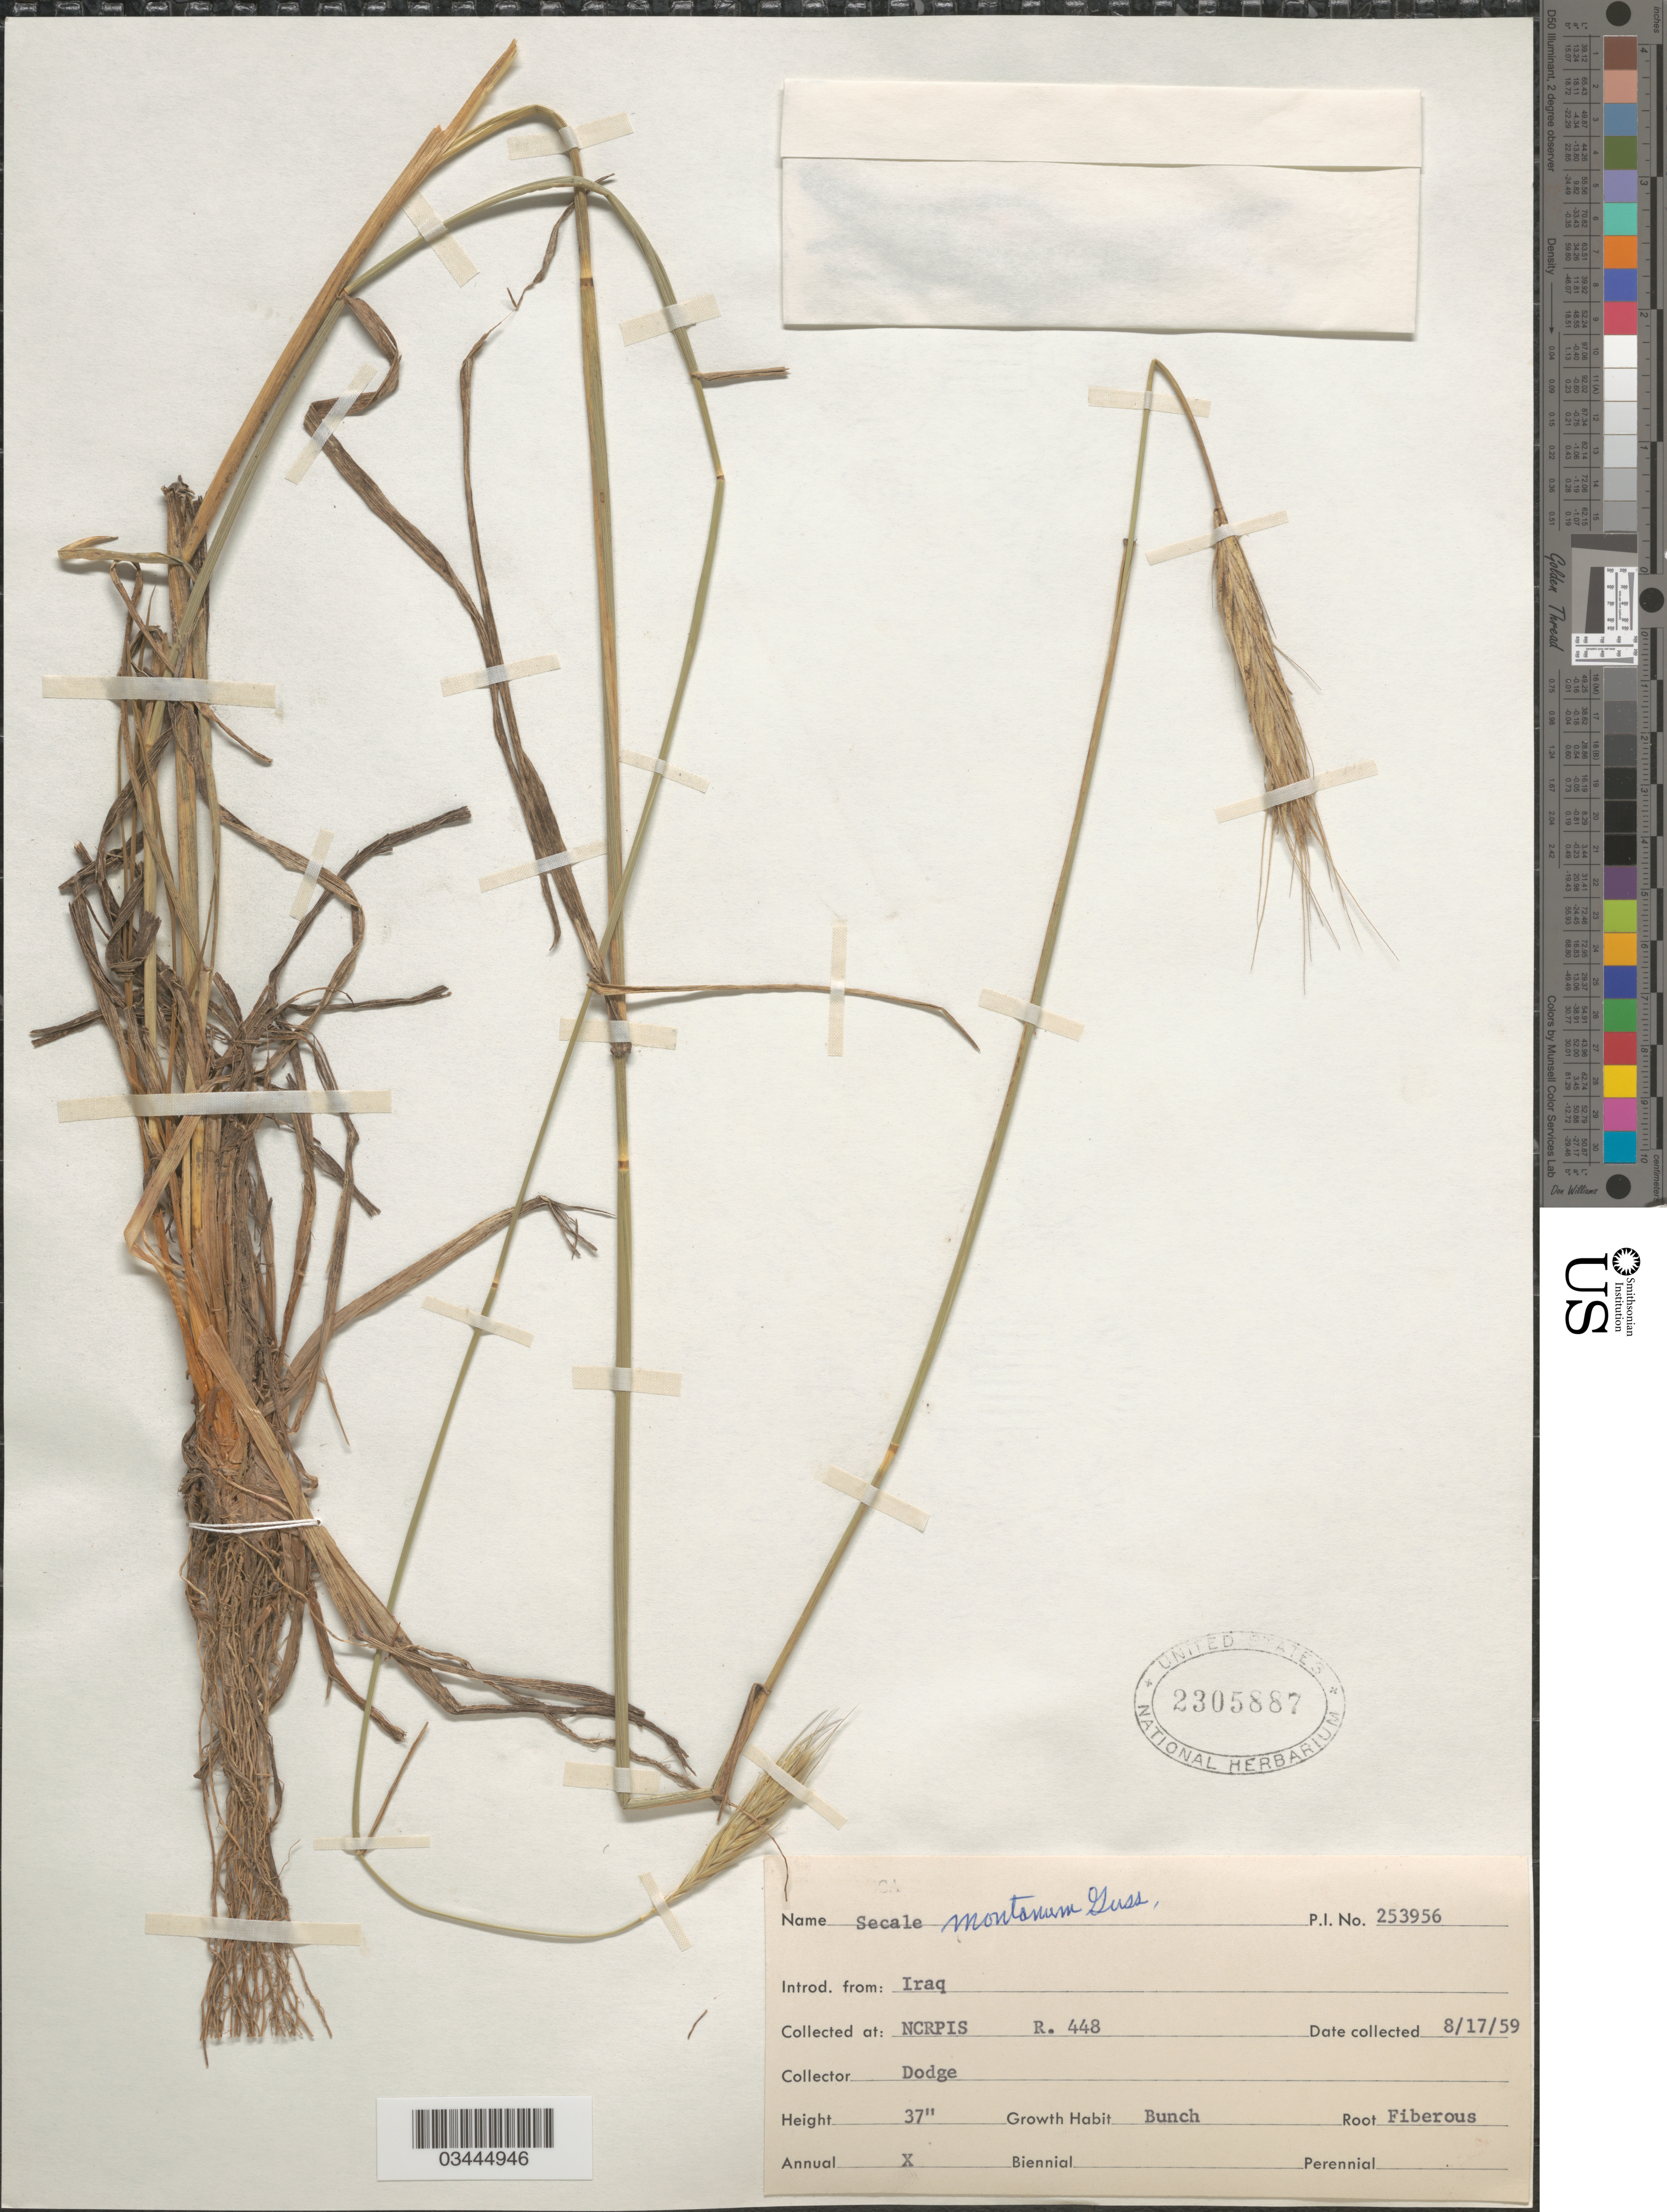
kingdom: Plantae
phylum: Tracheophyta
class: Liliopsida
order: Poales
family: Poaceae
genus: Secale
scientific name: Secale montanum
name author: Gussone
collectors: -. Dodge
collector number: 253956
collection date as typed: Transcribed d/m/y: 17/8/59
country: United States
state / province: Iowa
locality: NCRPIS R. 448.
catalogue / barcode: US 2305887